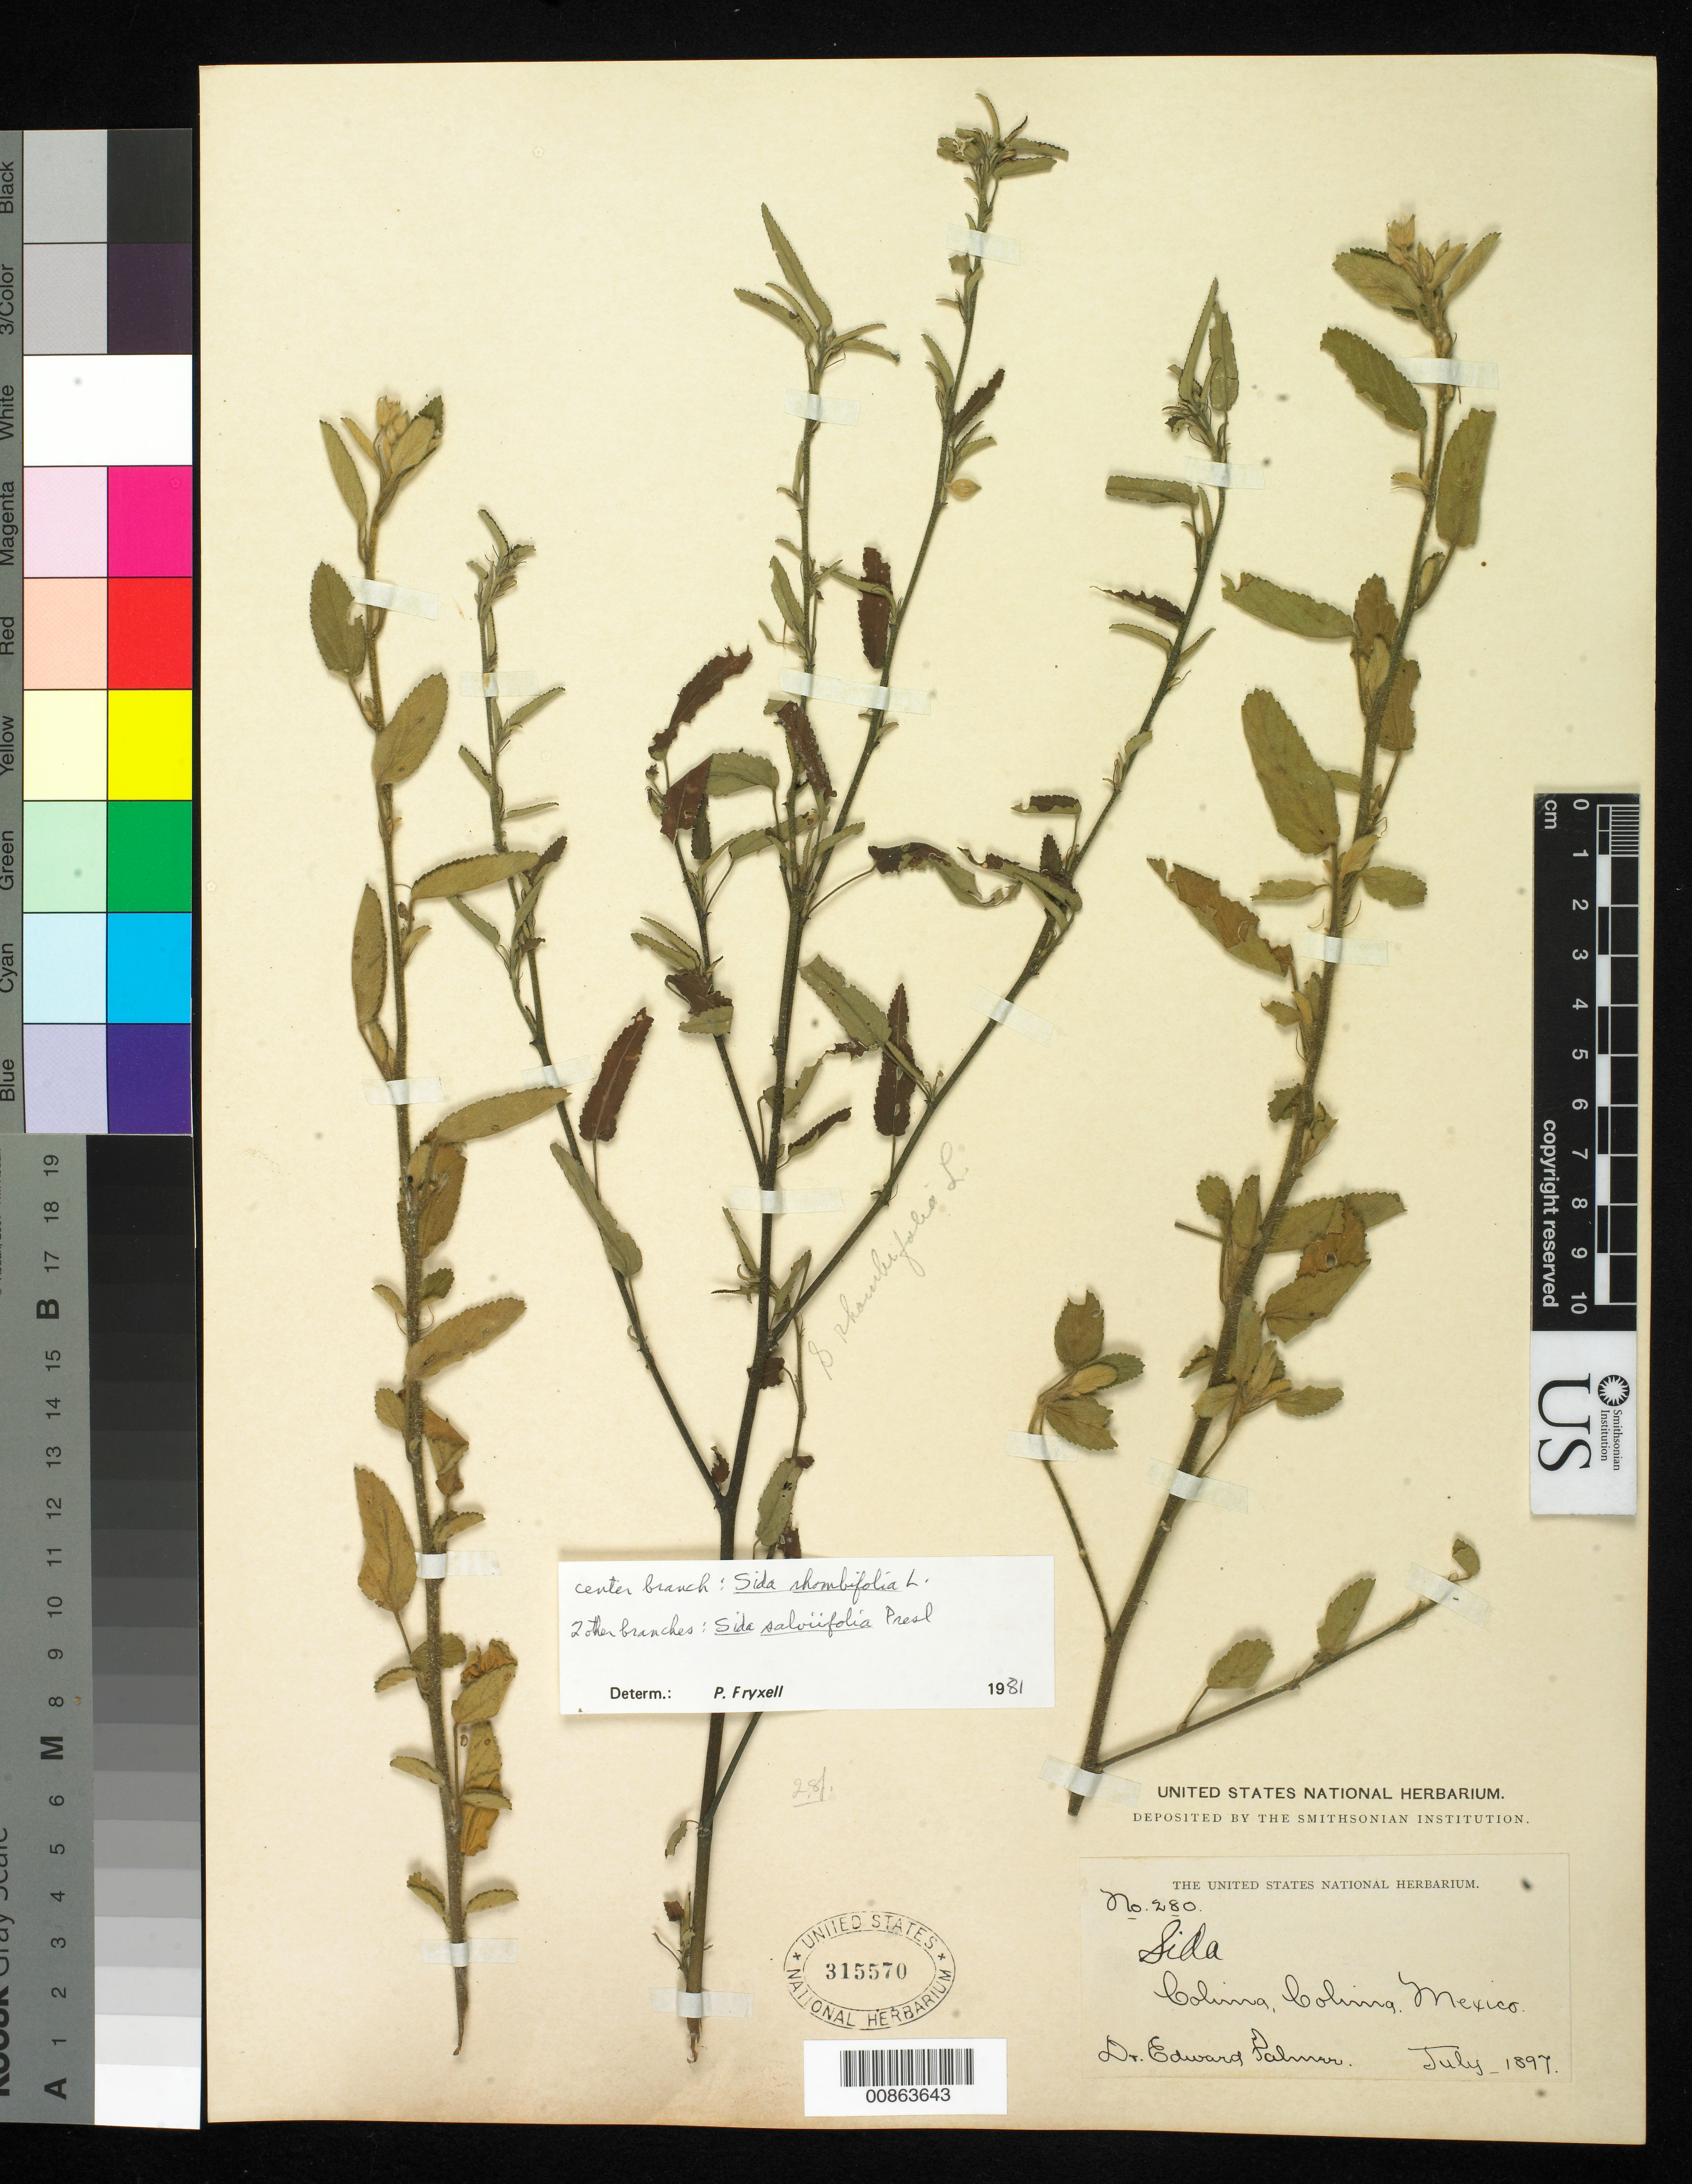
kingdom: Plantae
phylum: Tracheophyta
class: Magnoliopsida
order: Malvales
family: Malvaceae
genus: Sida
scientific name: Sida rhombifolia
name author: L.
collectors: E. Palmer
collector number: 280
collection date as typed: Jul 1897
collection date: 1897-07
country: Mexico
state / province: Colima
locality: Colima, Colima.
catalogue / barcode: US 315570